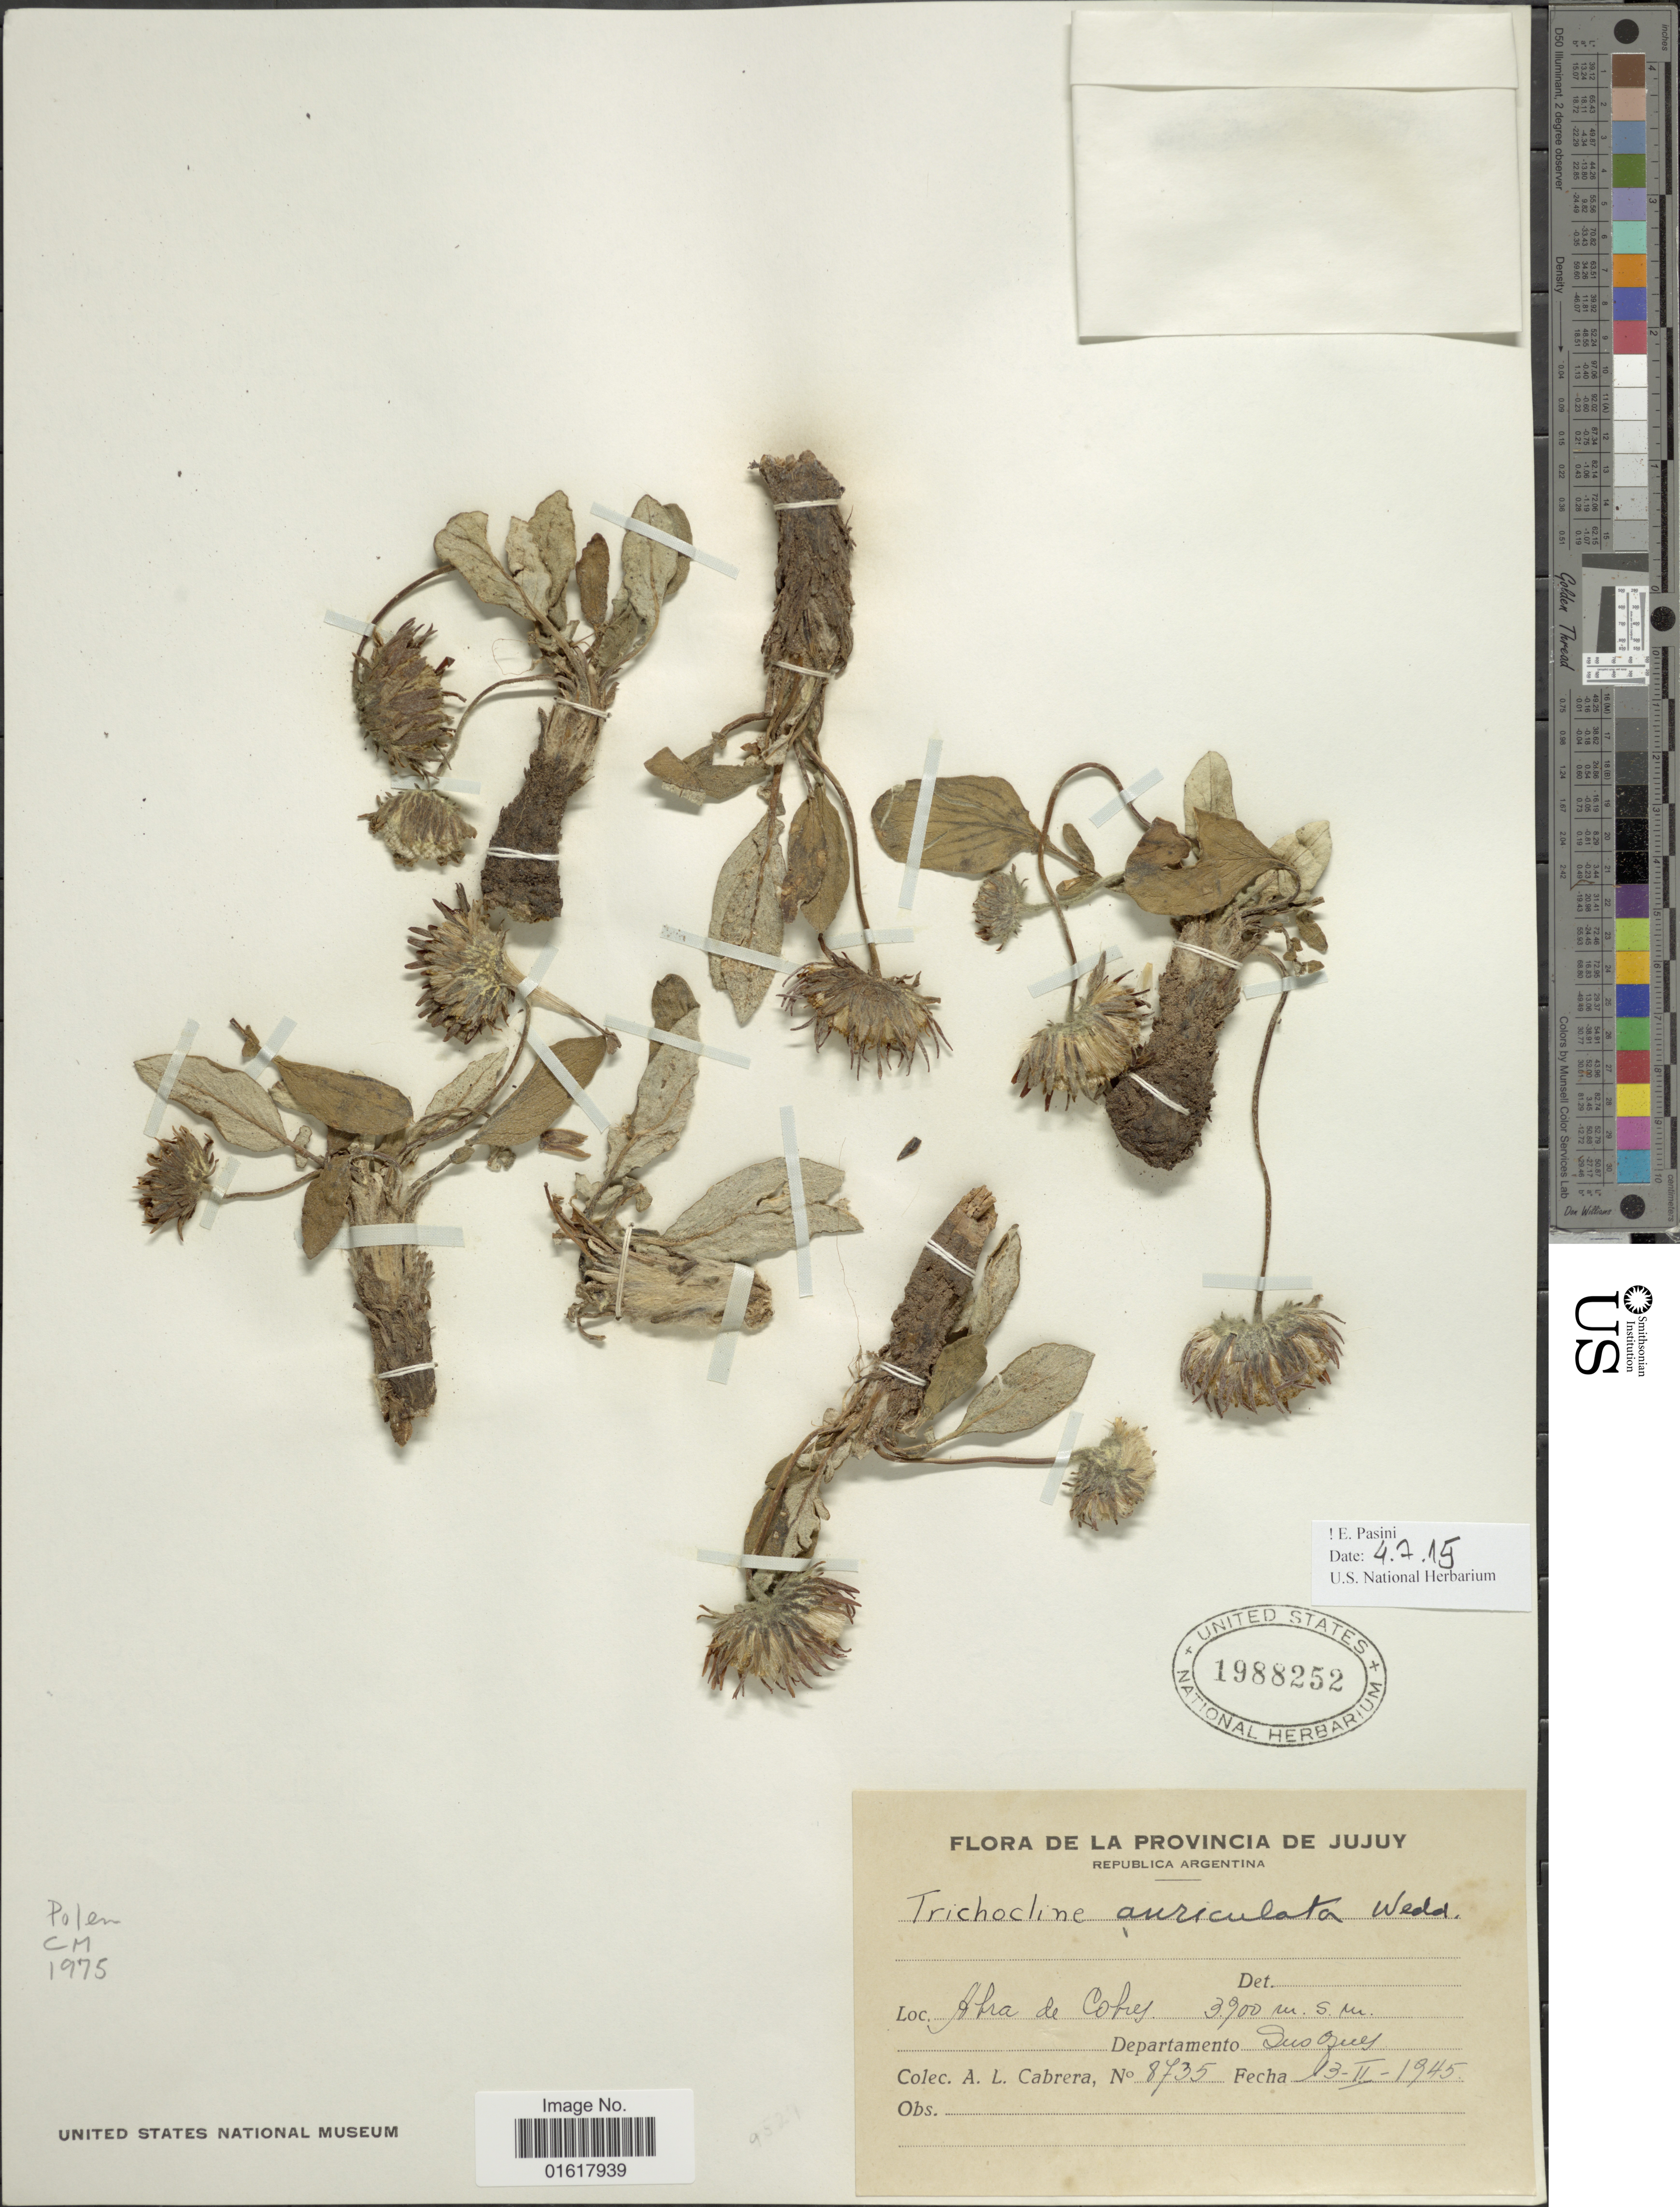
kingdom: Plantae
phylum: Tracheophyta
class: Magnoliopsida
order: Asterales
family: Asteraceae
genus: Trichocline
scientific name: Trichocline auriculata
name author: (Wedd.) Hieron.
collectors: A. L. Cabrera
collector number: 8735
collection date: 1945-02-03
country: Argentina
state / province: Jujuy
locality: Abra de Cobres. Departamento Susques.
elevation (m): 3900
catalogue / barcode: US 1988252